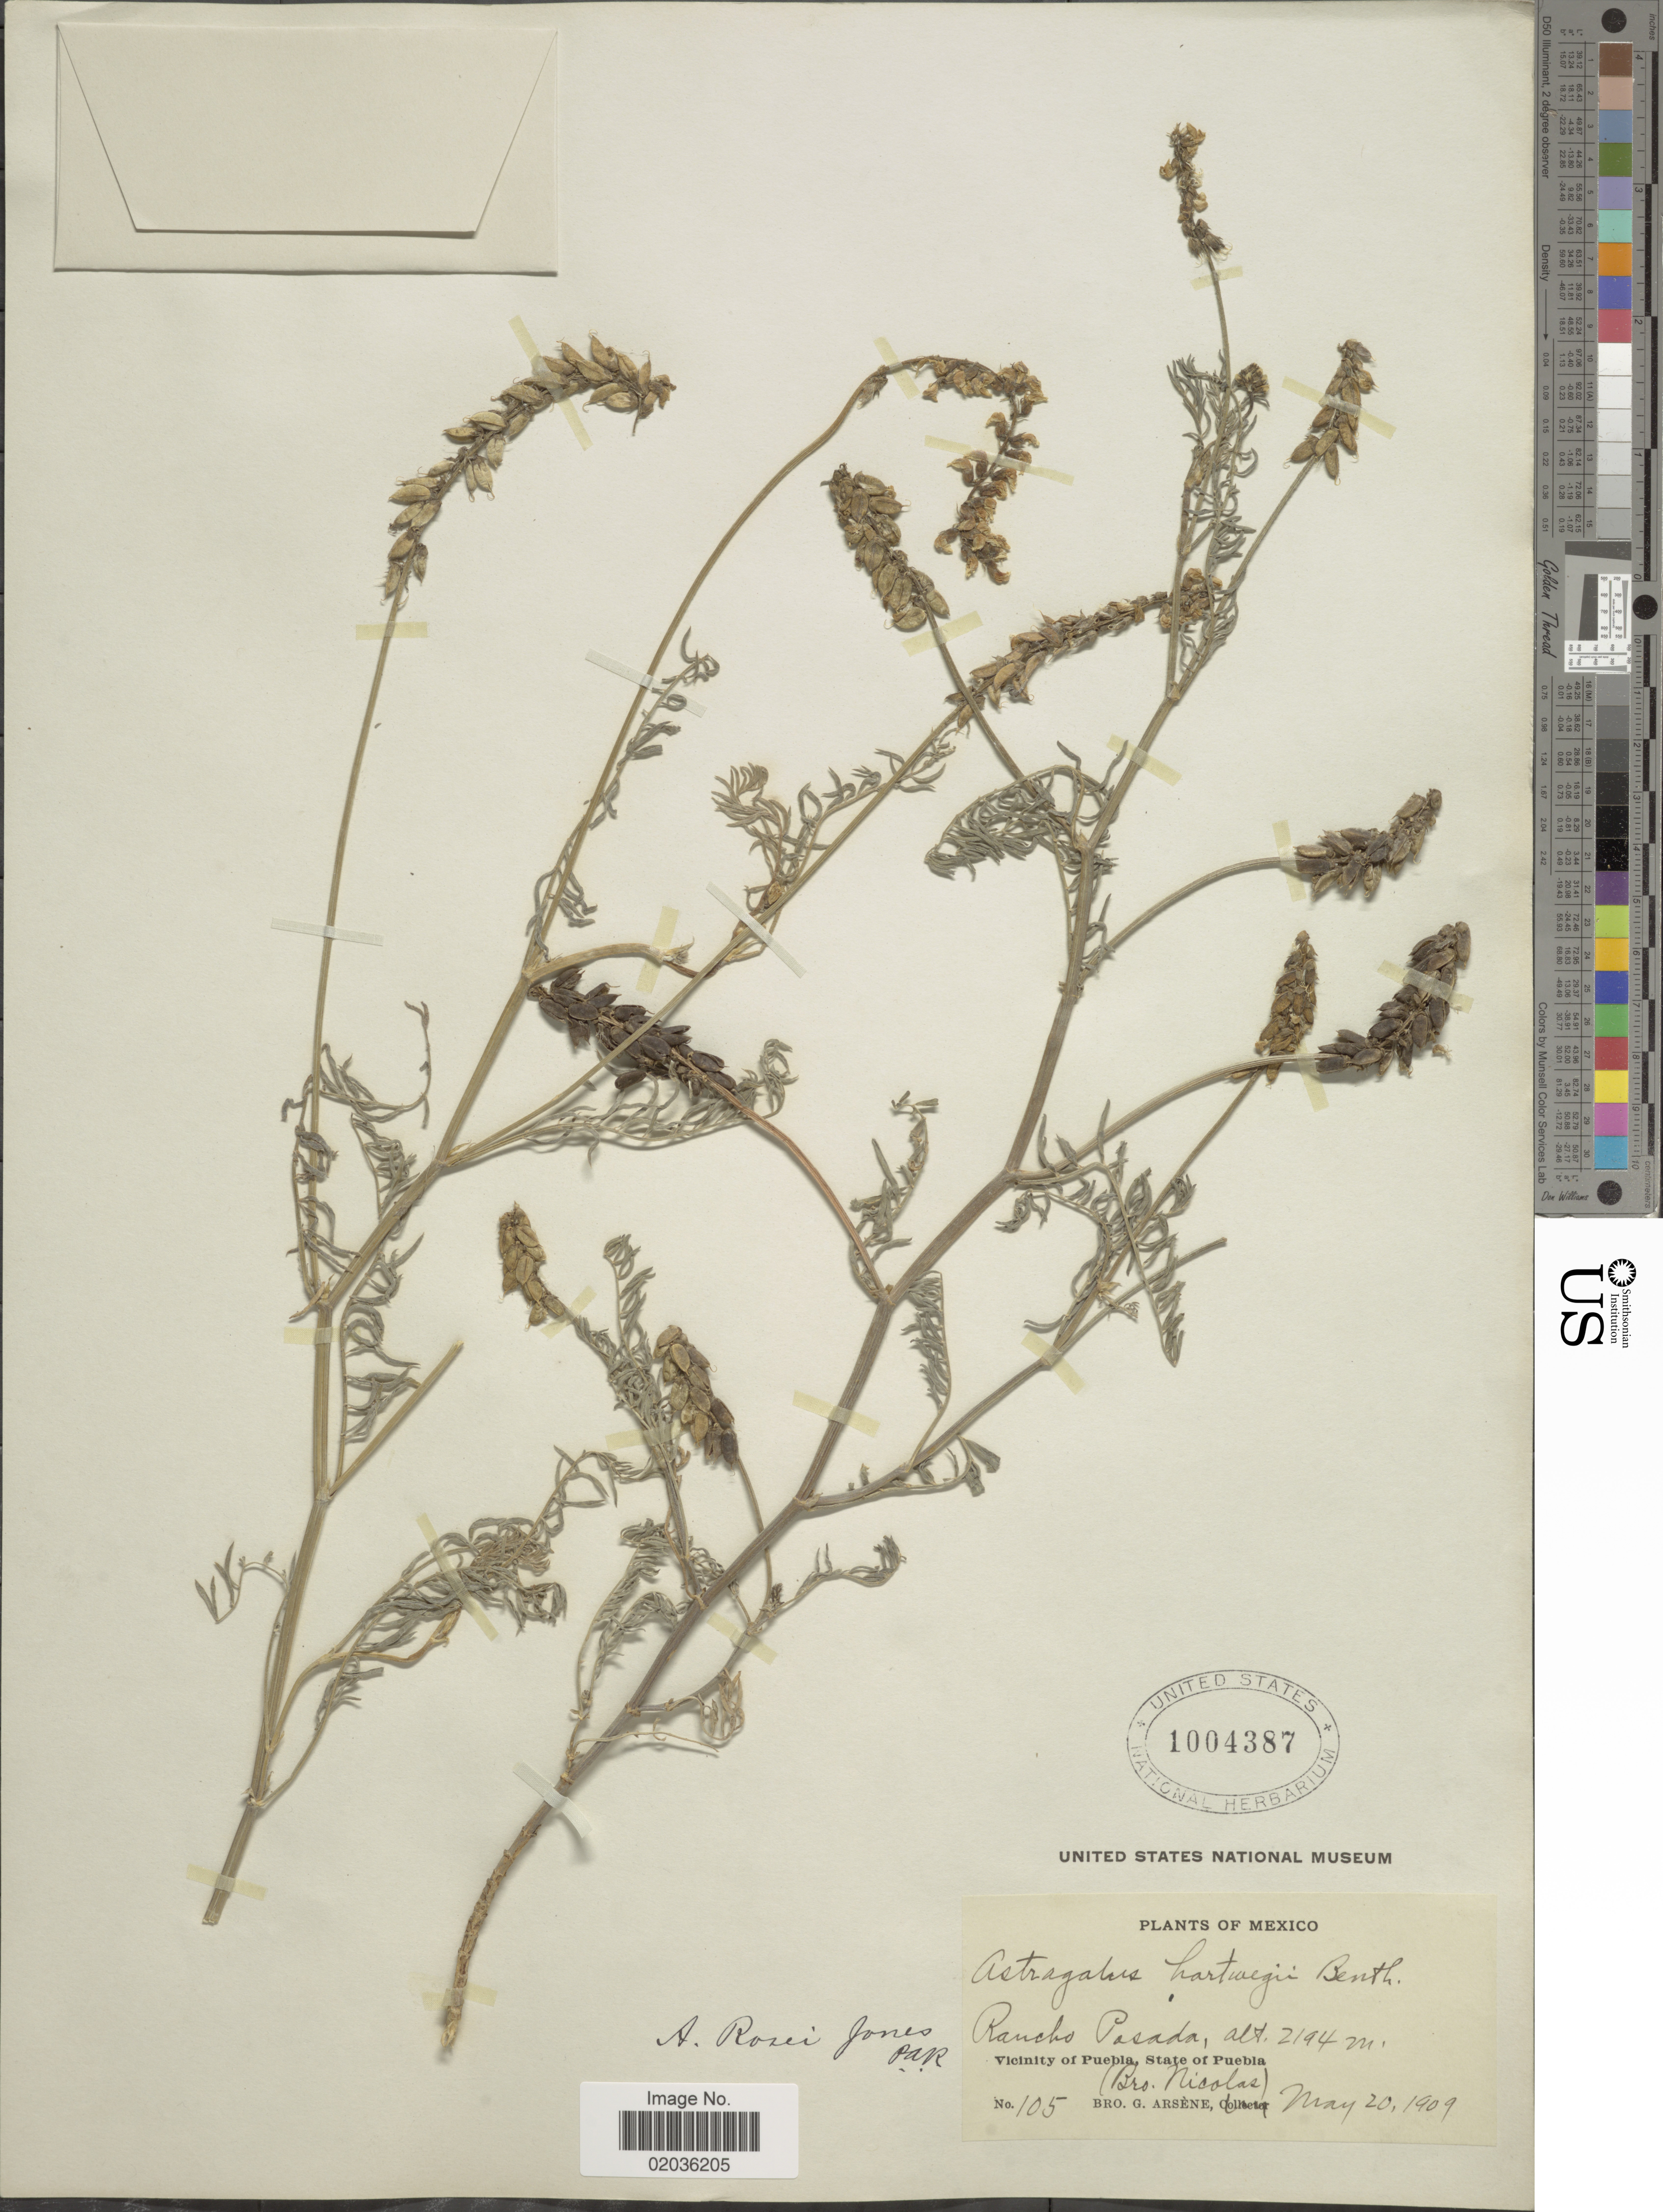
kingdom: Plantae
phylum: Tracheophyta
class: Magnoliopsida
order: Fabales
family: Fabaceae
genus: Astragalus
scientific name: Astragalus micranthus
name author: Desv.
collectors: Bro. Nicolas & Bro. G. Arsène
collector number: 105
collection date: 1909-05-20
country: Mexico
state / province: Puebla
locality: Rancho Pasada, Vicinity of Puebla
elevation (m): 2194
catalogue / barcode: US 1004387